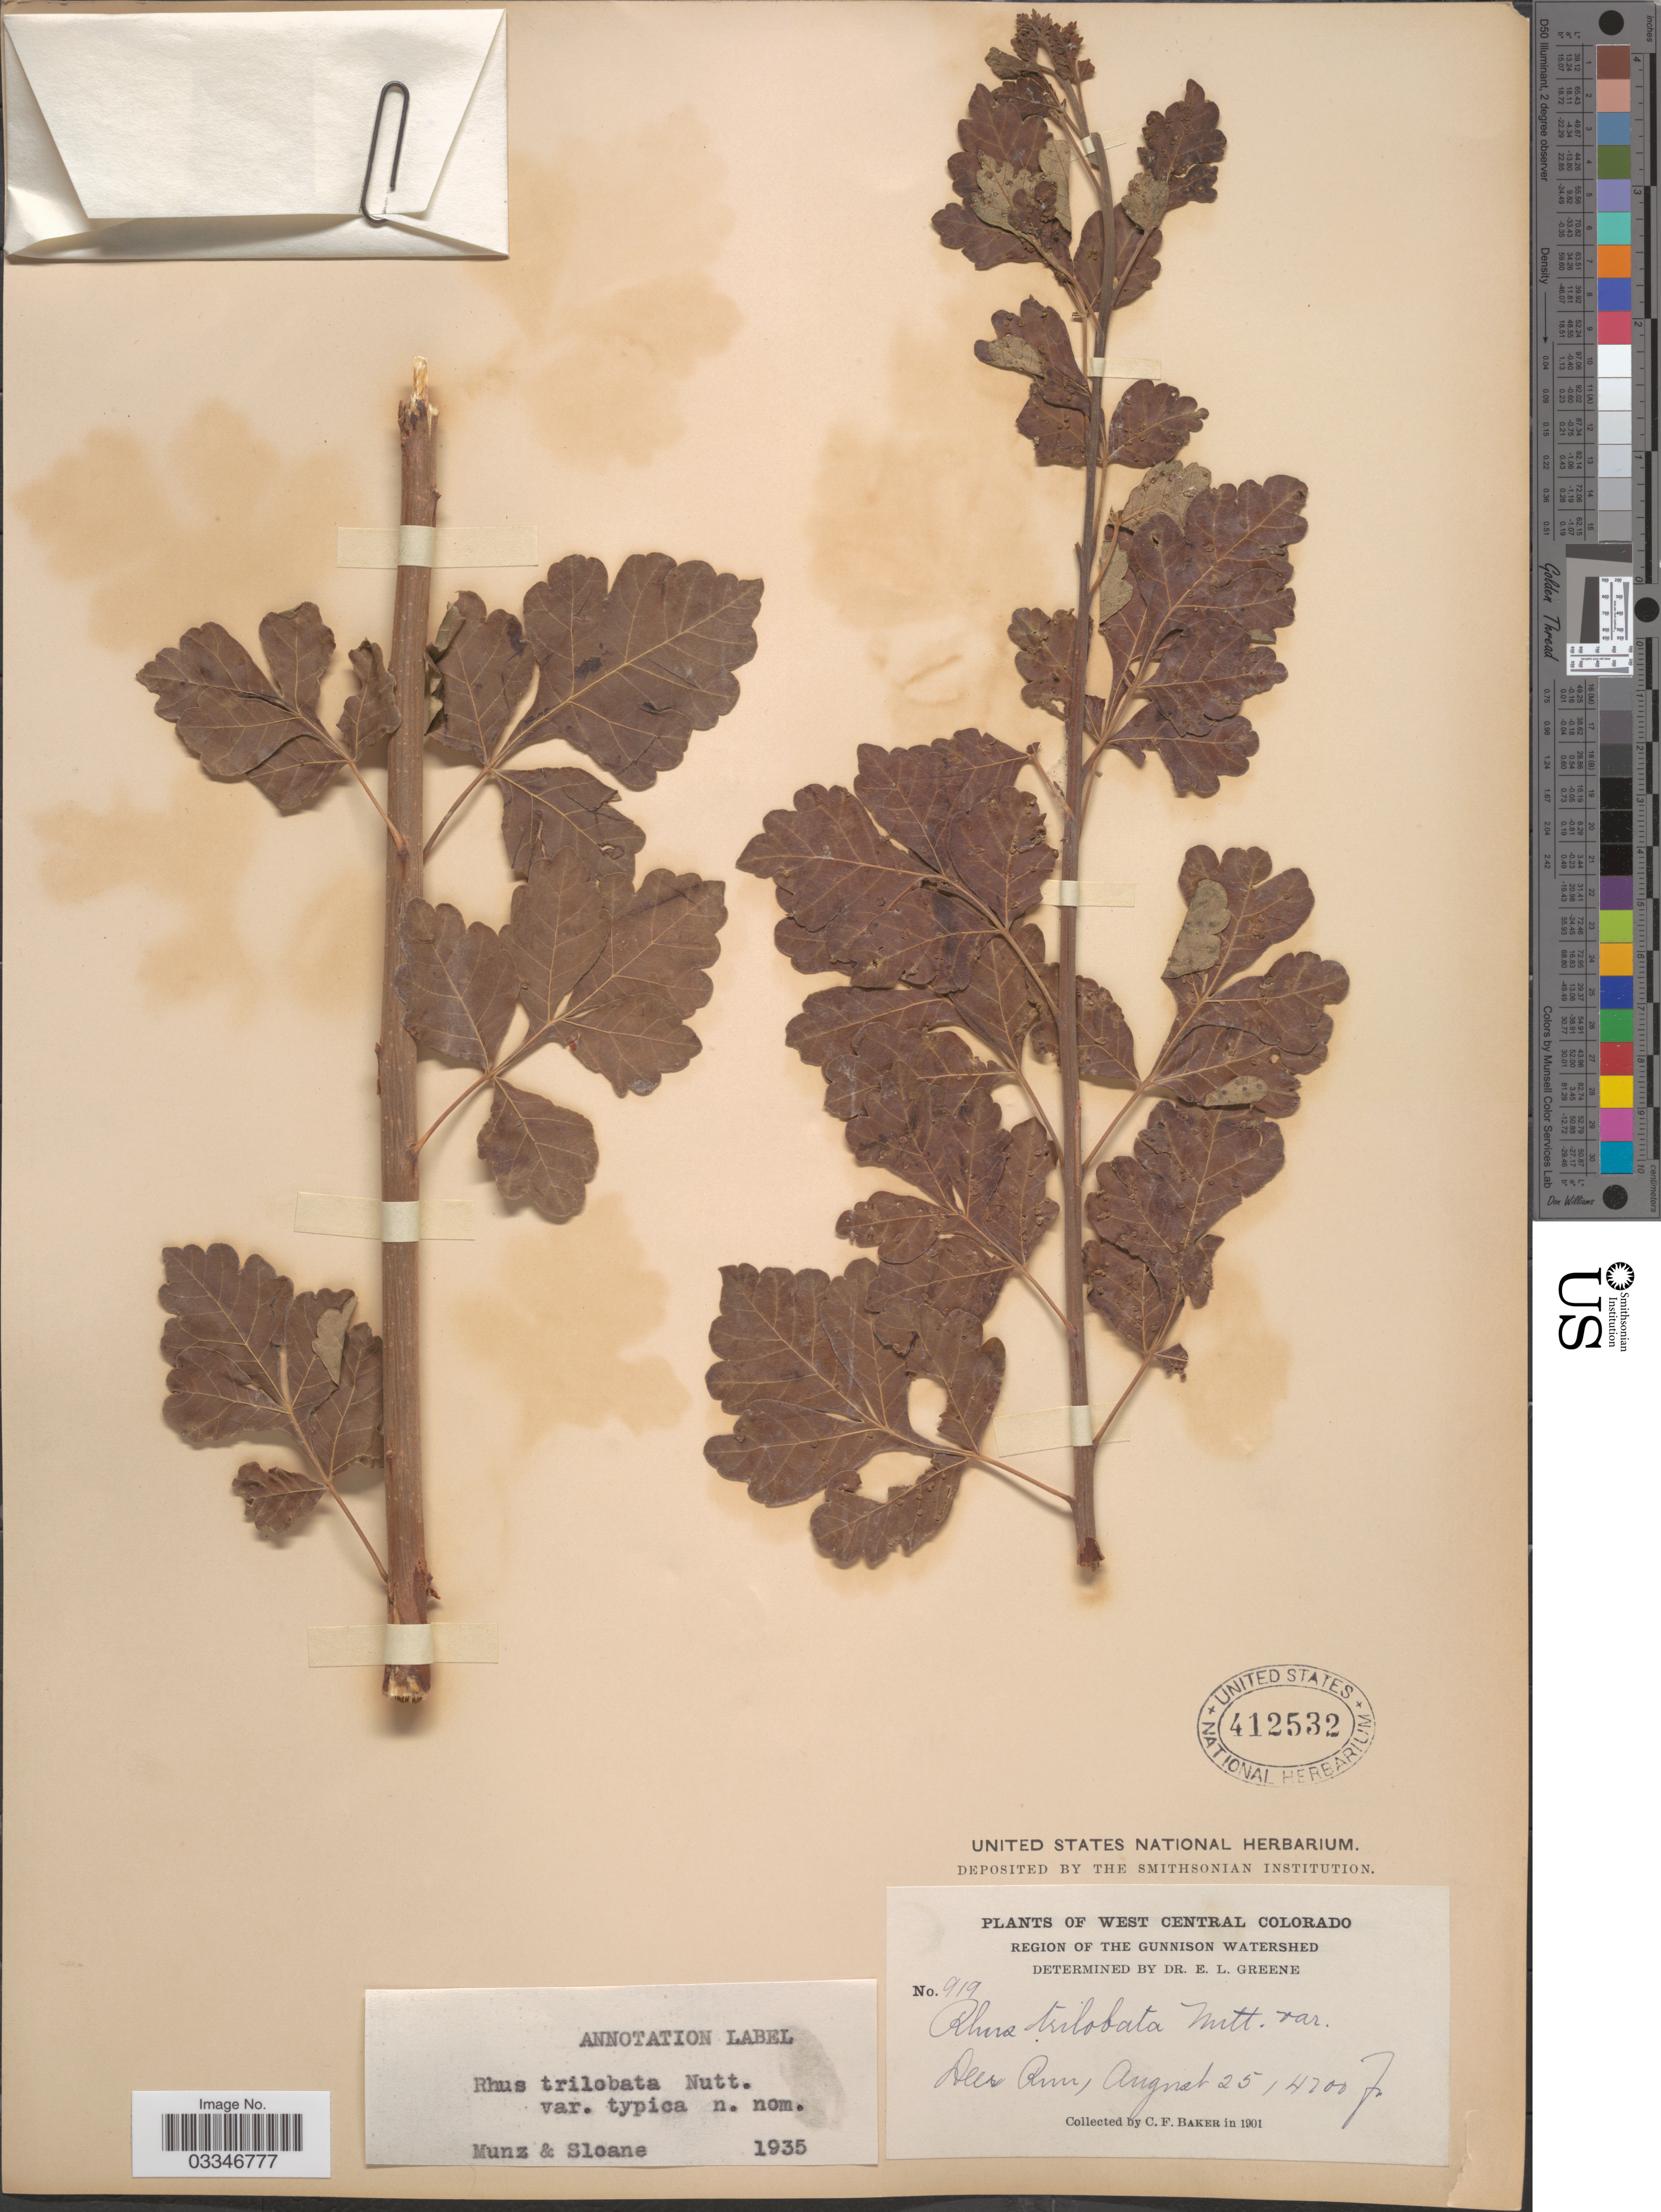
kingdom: Plantae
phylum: Tracheophyta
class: Magnoliopsida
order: Sapindales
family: Anacardiaceae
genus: Rhus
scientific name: Rhus trilobata var. typica Munz & Sloane ined.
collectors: C. F. Baker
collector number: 919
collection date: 1901-08-25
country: United States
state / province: Colorado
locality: West Central Colorado. Region of the Gunnison Watershed. Deer Run.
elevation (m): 1280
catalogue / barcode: US 412532